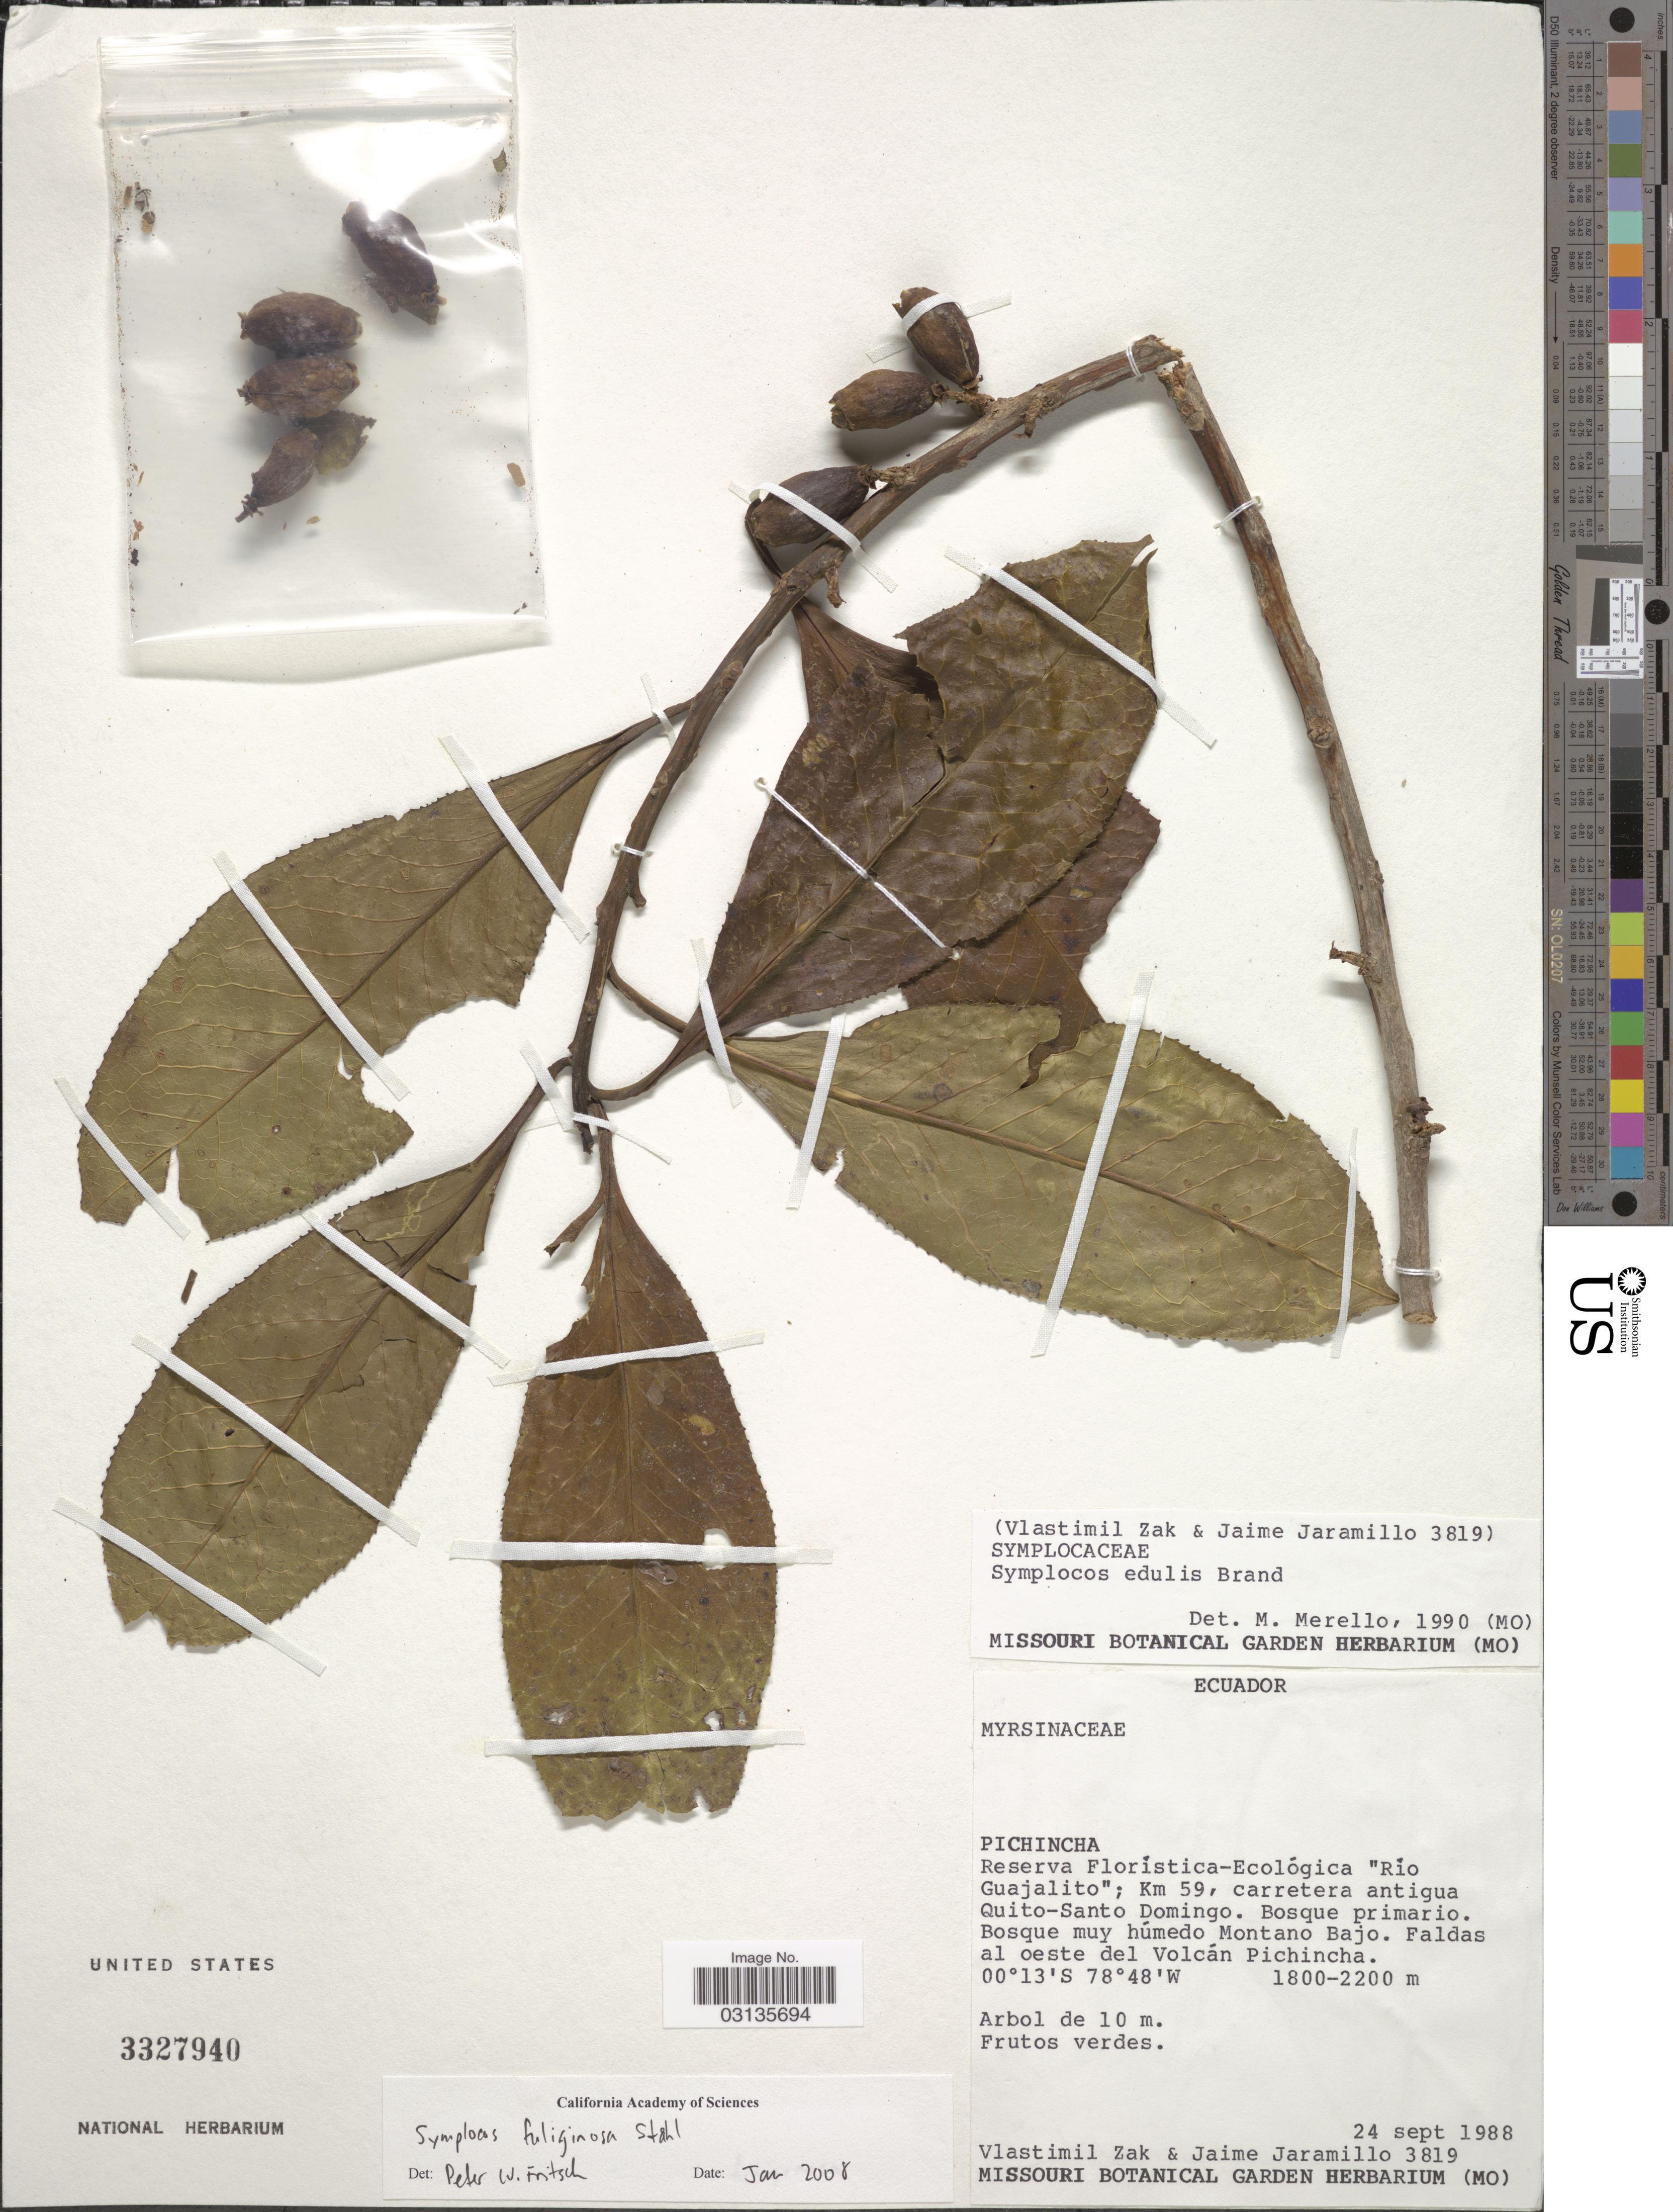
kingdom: Plantae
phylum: Tracheophyta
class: Magnoliopsida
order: Ericales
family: Symplocaceae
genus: Symplocos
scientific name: Symplocos fuliginosa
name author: Stahl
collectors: V. Zak & J. Jaramillo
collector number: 3819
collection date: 1988-09-24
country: Ecuador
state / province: Pichincha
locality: Reserva Florística-Ecológica "Río Guajalito"; Km 59, carretera antigua Quito-Santo Domingo. Bosque muy húmedo Montano Bajo. Faldas al oeste del Volcán Pichincha.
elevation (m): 1800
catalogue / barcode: US 3327940